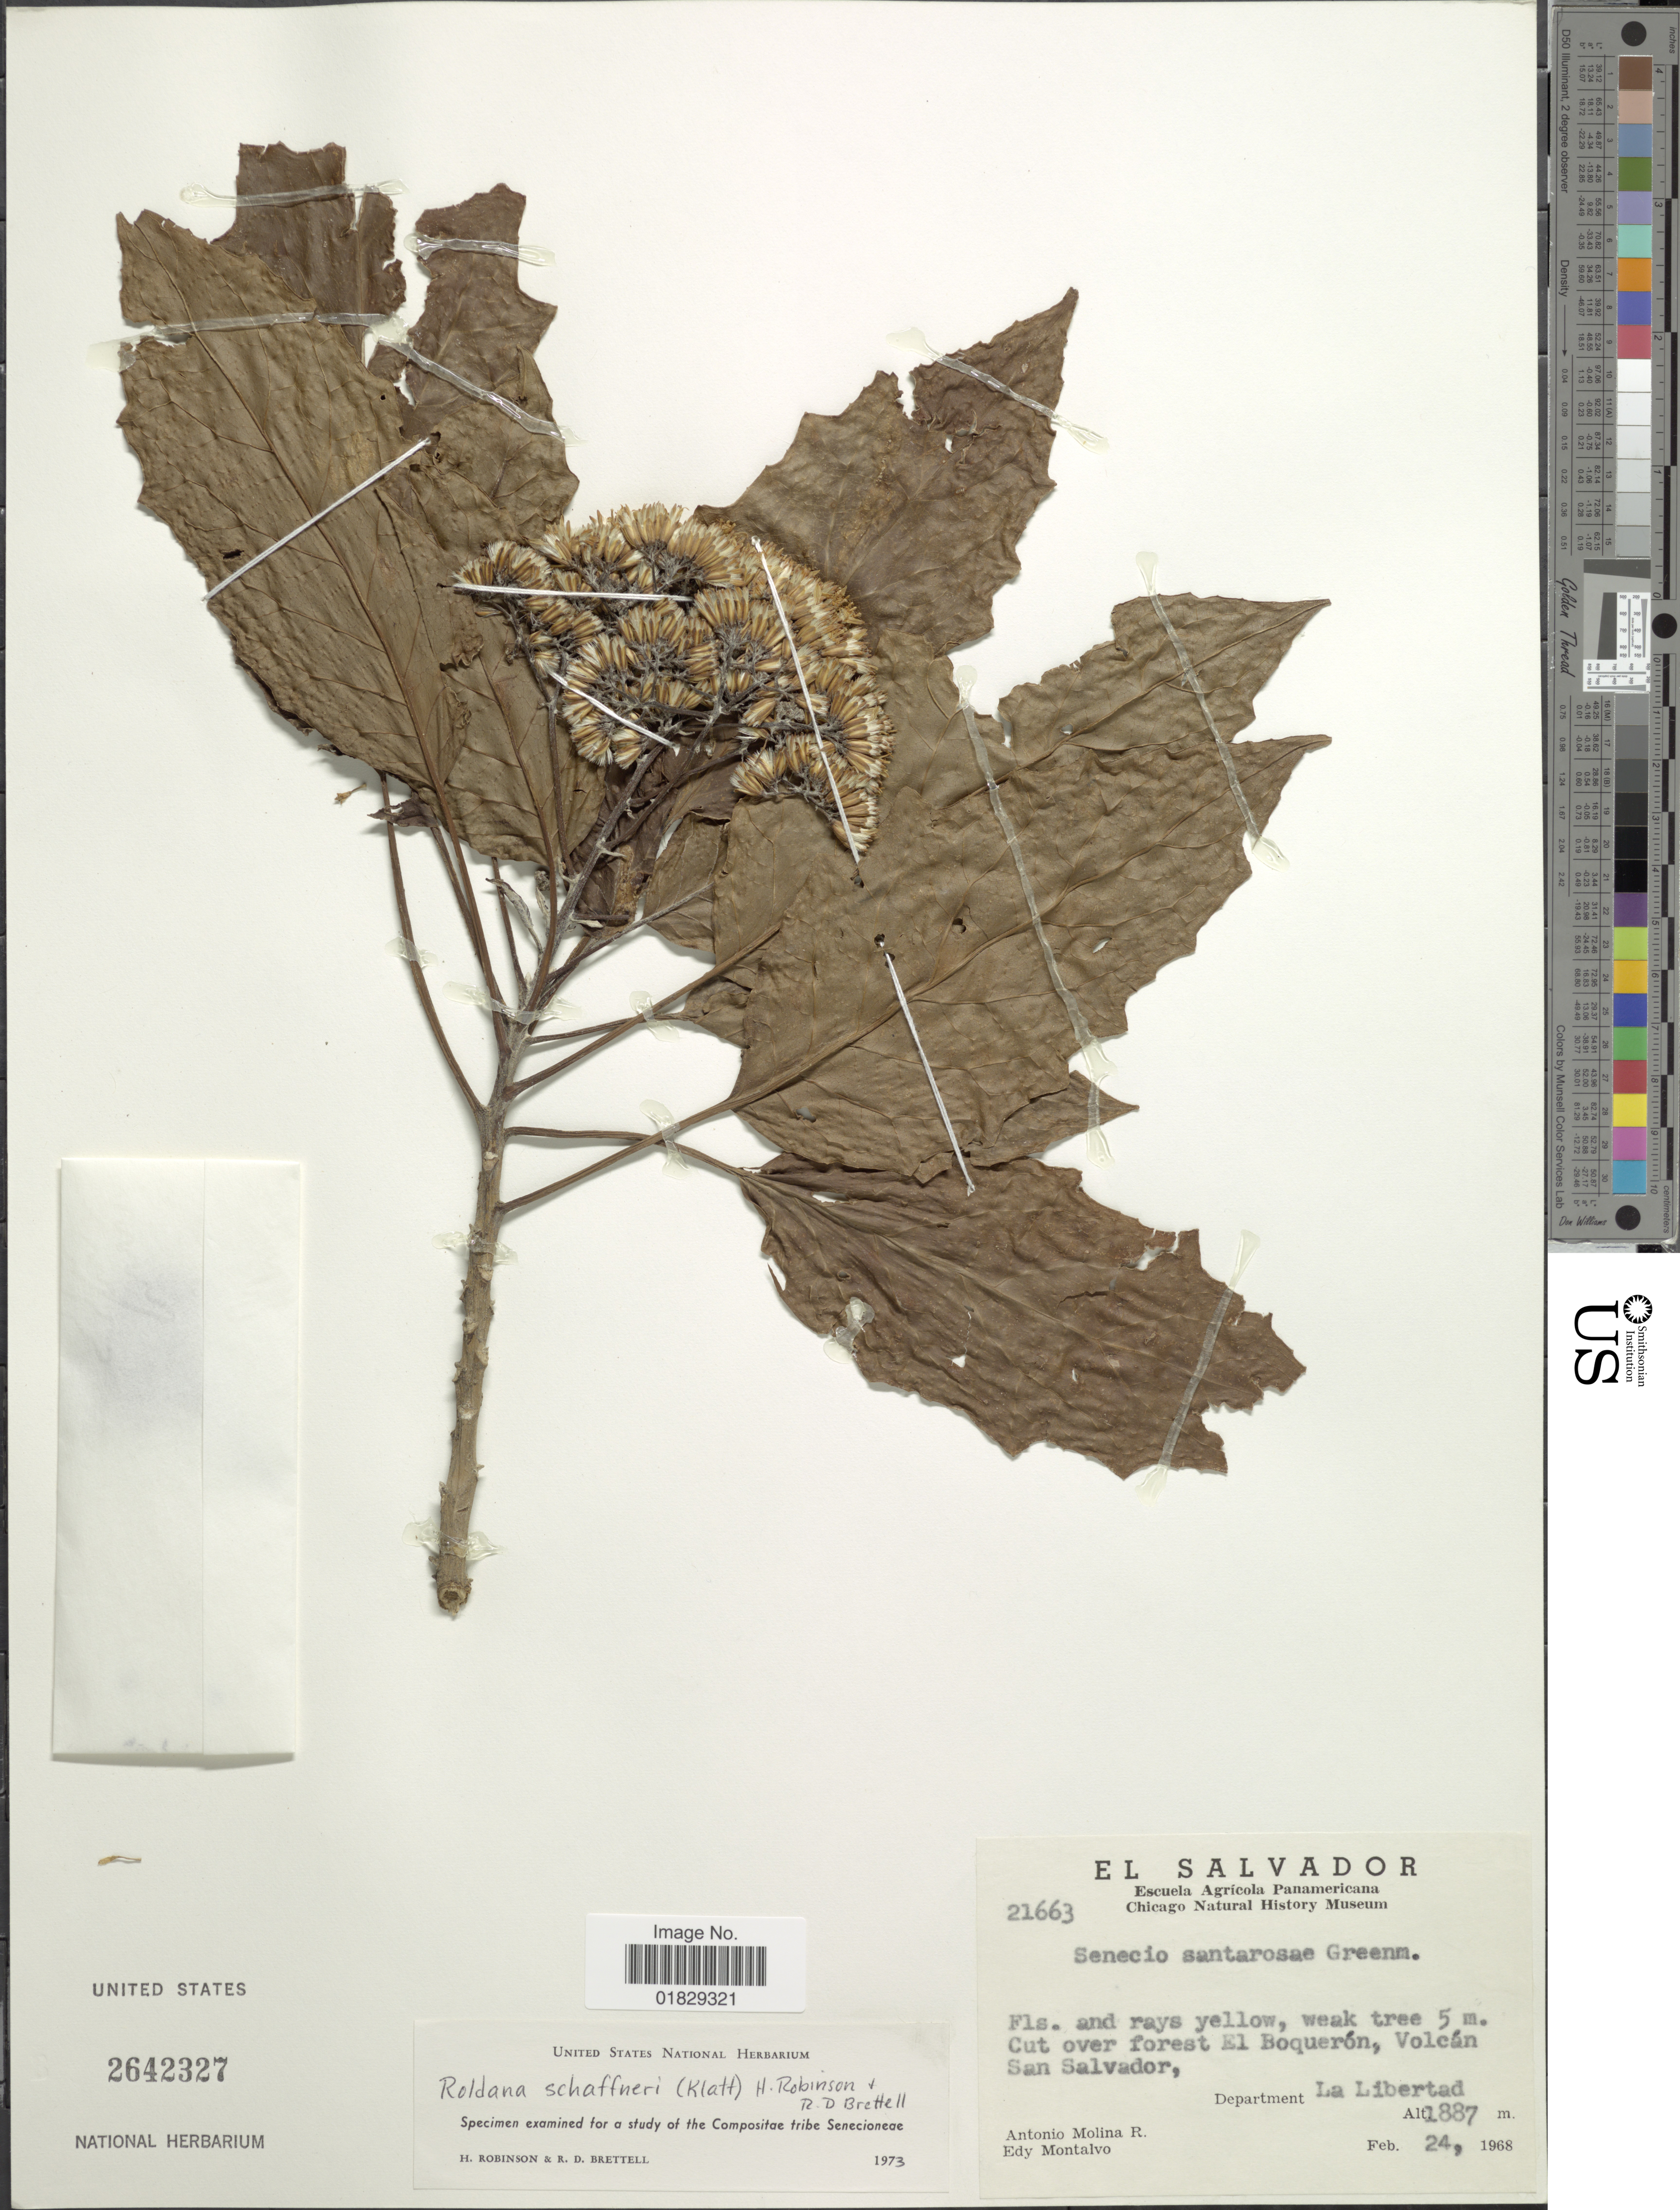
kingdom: Plantae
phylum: Tracheophyta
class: Magnoliopsida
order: Asterales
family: Asteraceae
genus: Roldana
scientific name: Roldana schaffneri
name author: (Sch. Bip. ex Klatt) H. Rob. & Brettell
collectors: A. Molina R. & E. A. Montalvo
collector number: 21663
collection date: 1968-02-24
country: El Salvador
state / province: La Libertad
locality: Cut over forest El Boquerón, Volcán San Salvador, Department La Libertad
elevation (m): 1887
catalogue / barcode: US 2642327